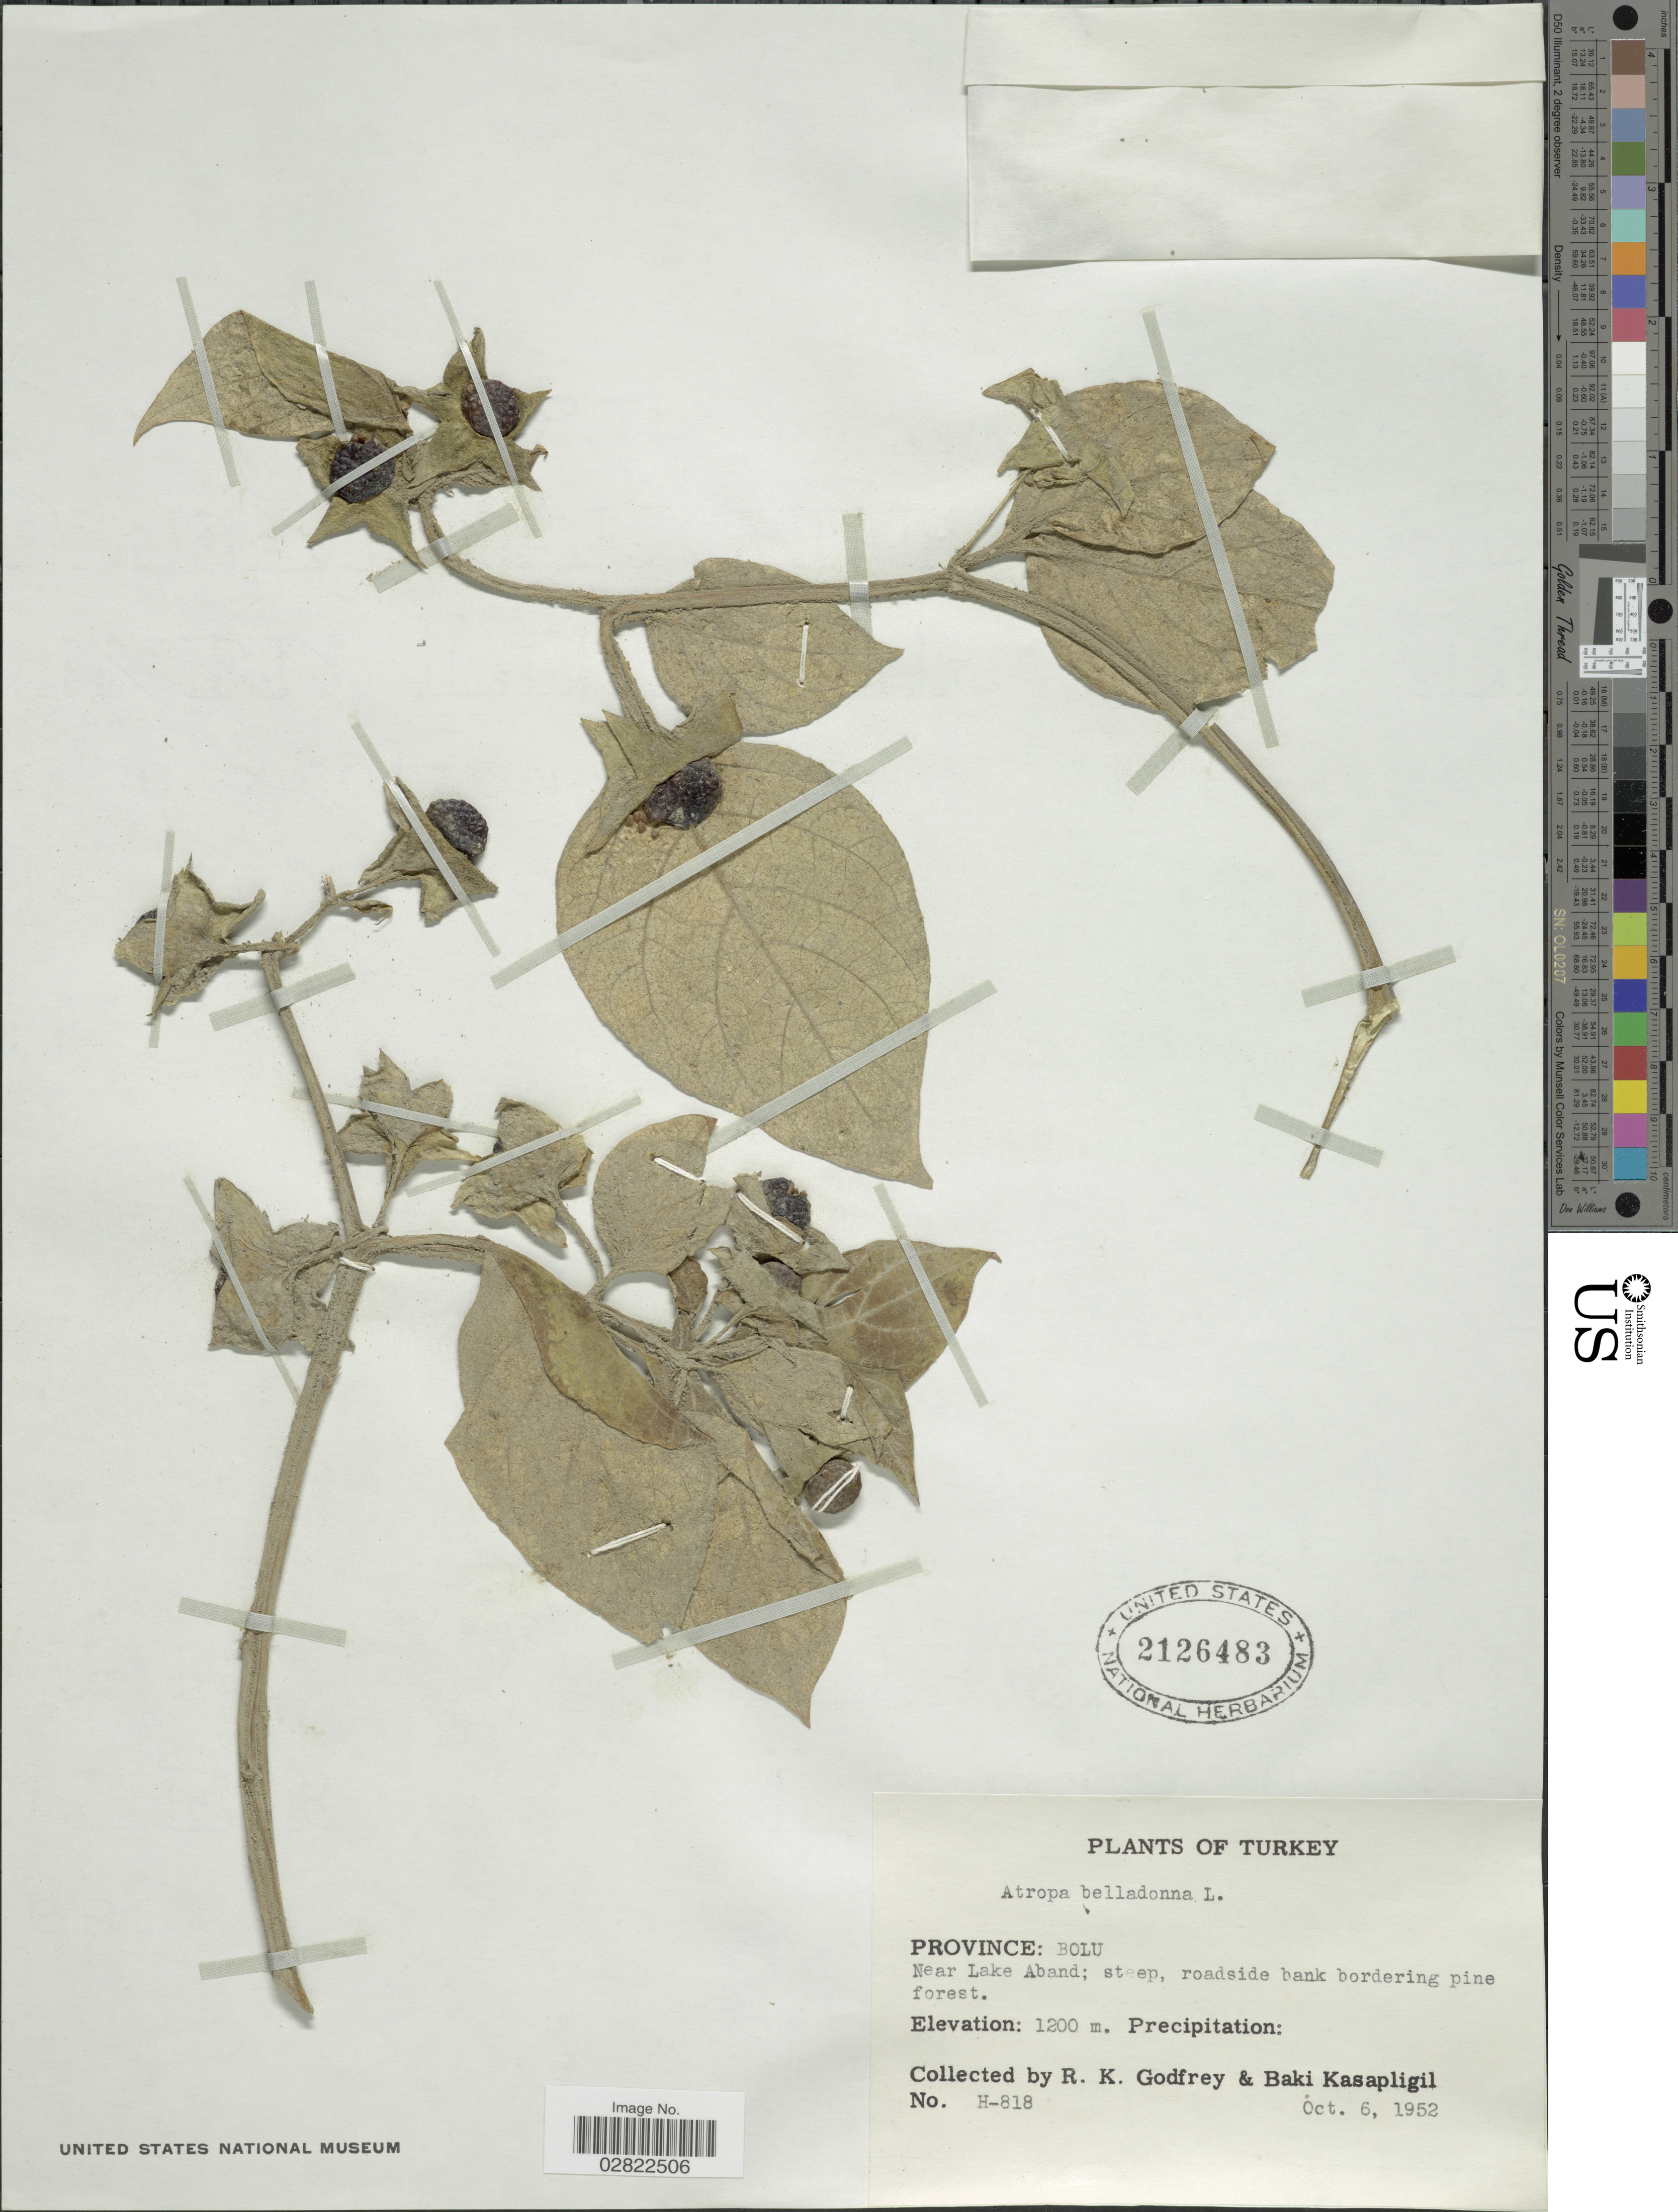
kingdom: Plantae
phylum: Tracheophyta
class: Magnoliopsida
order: Solanales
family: Solanaceae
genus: Atropa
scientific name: Atropa belladonna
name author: L.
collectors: R. K. Godfrey & B. Kasapligil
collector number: H-818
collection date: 1952-10-06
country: Turkey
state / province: Bolu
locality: Province: Bolu, Near Lake Aband.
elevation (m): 1200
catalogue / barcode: US 2126483